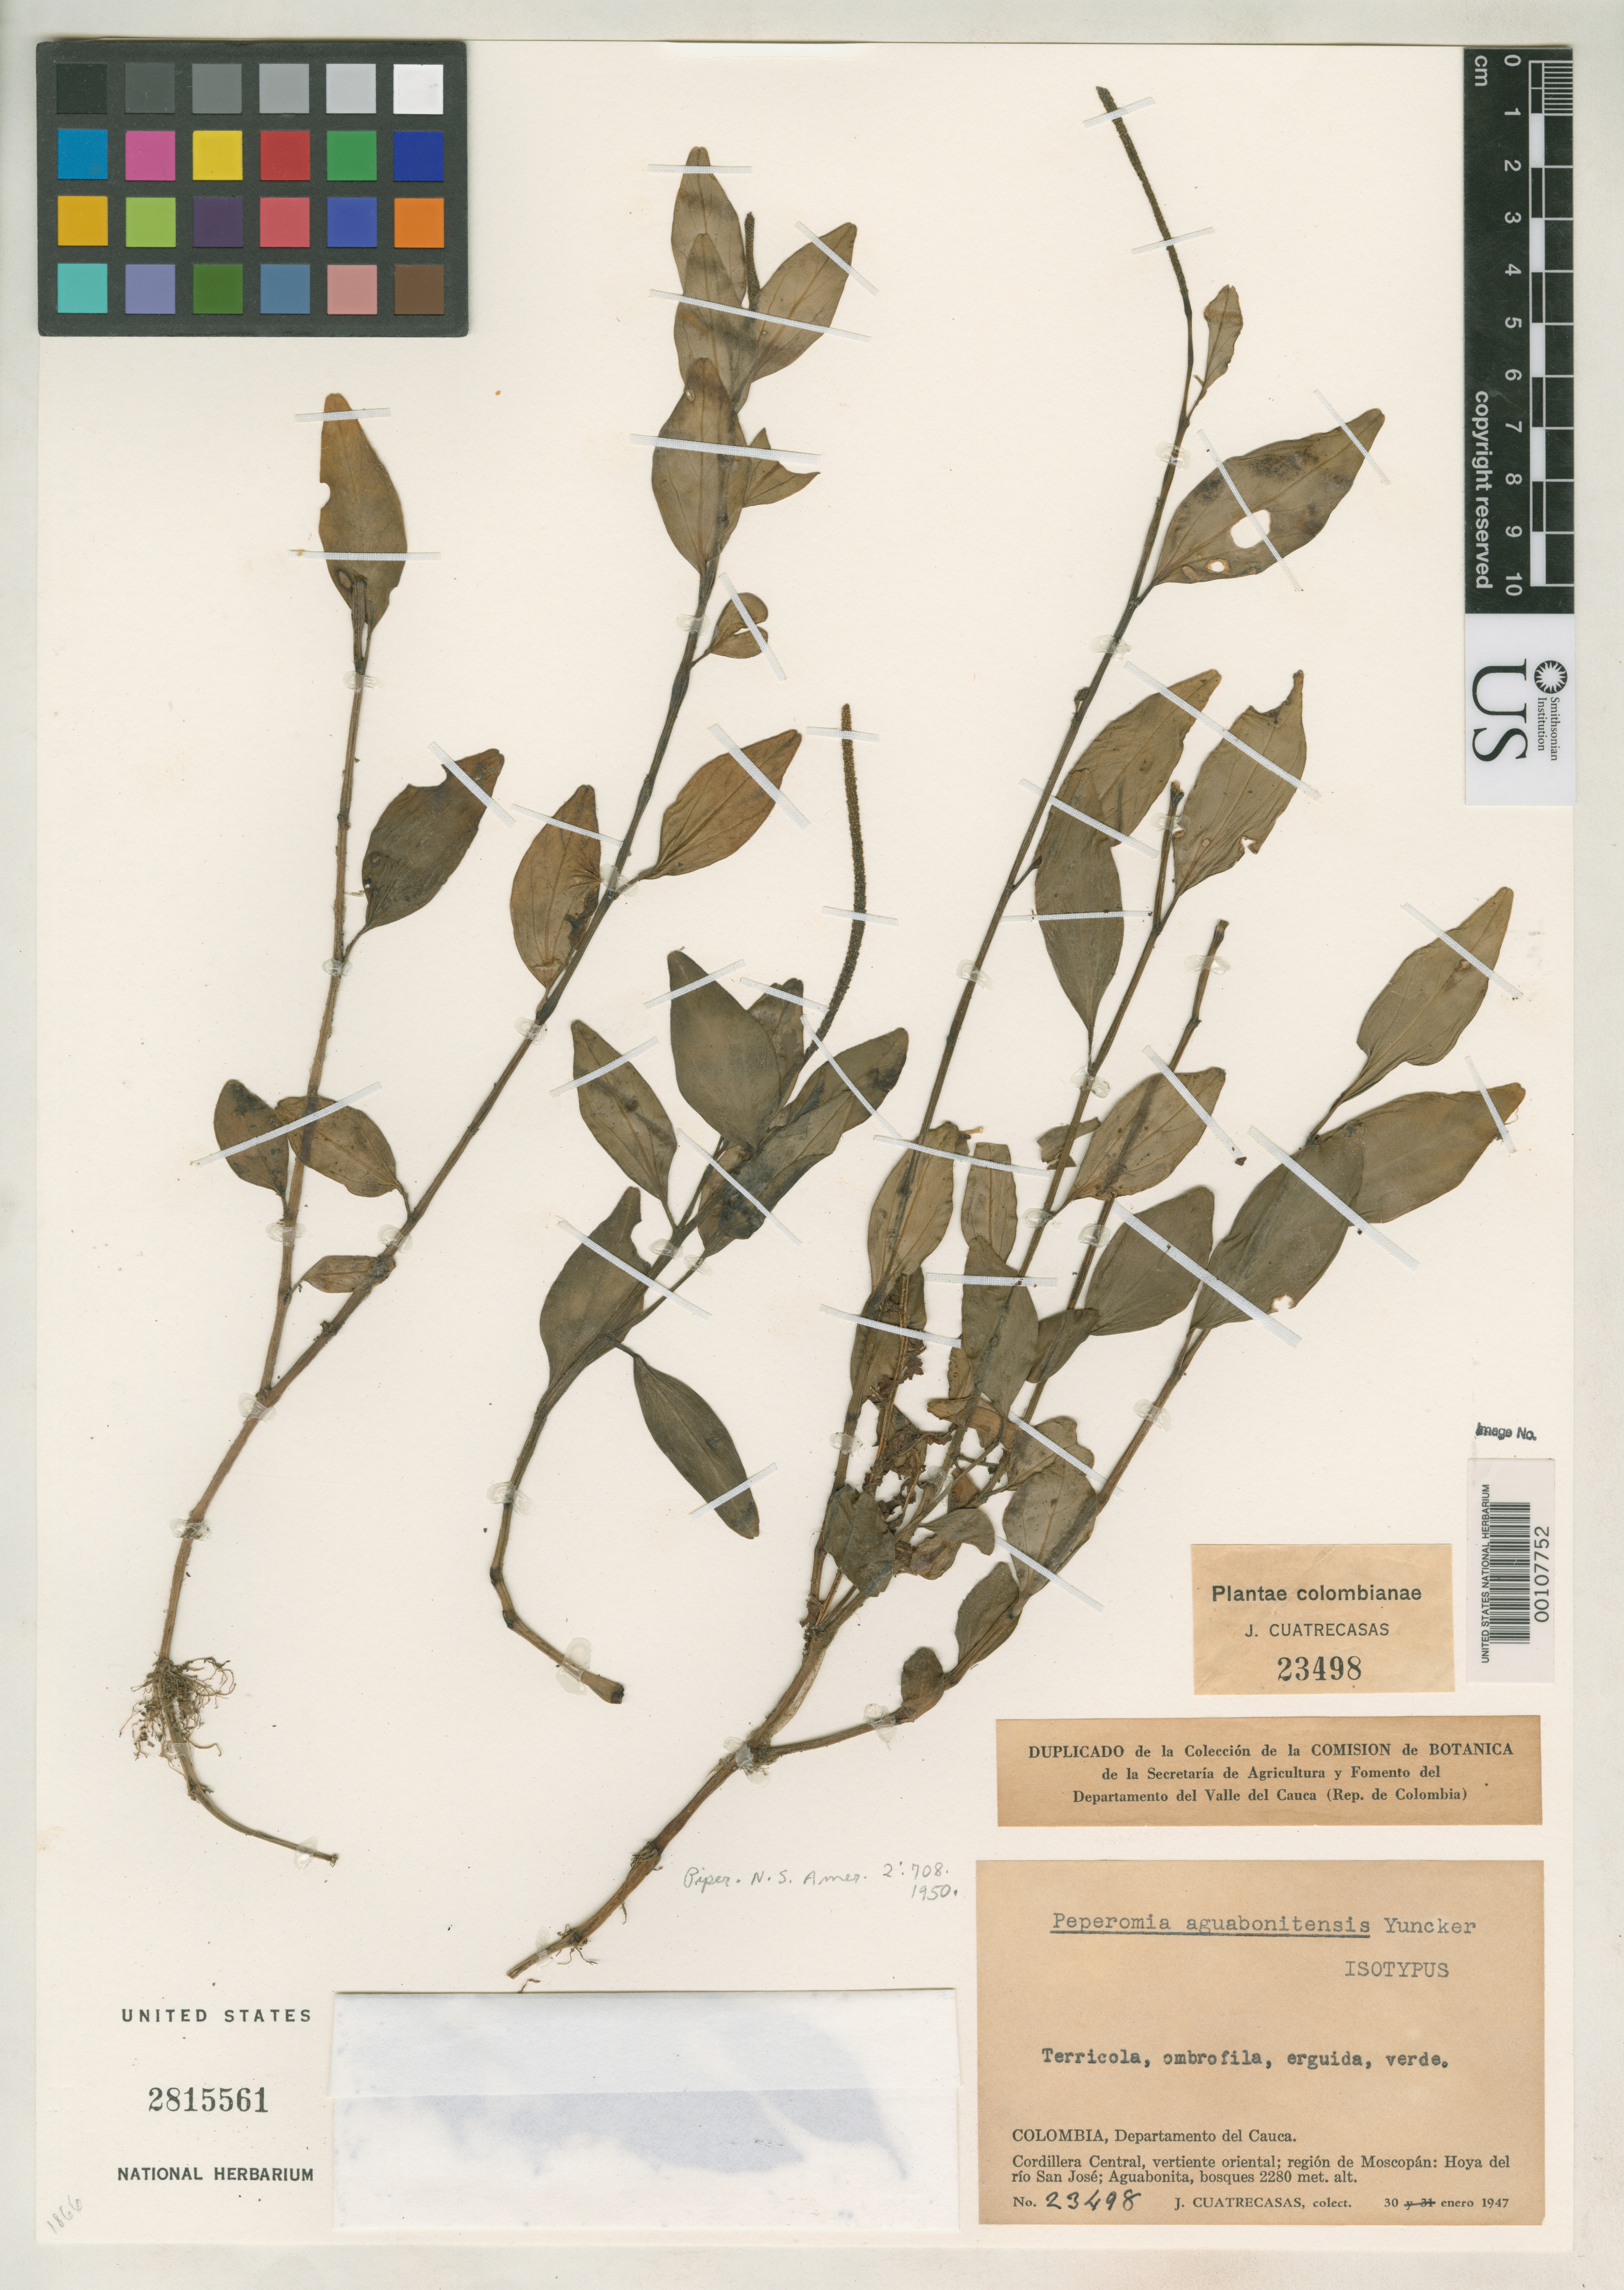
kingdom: Plantae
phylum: Tracheophyta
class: Magnoliopsida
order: Piperales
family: Piperaceae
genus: Peperomia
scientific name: Peperomia aguabonitensis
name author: Yunck. in Trel. & Yunck.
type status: Isotype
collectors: J. Cuatrecasas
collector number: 23498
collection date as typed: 30 Jan 1947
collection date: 1947-01-30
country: Colombia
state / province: Cauca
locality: Moscopan, Hoya del Rio San Jose, Agua Bonita.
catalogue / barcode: US 2815561